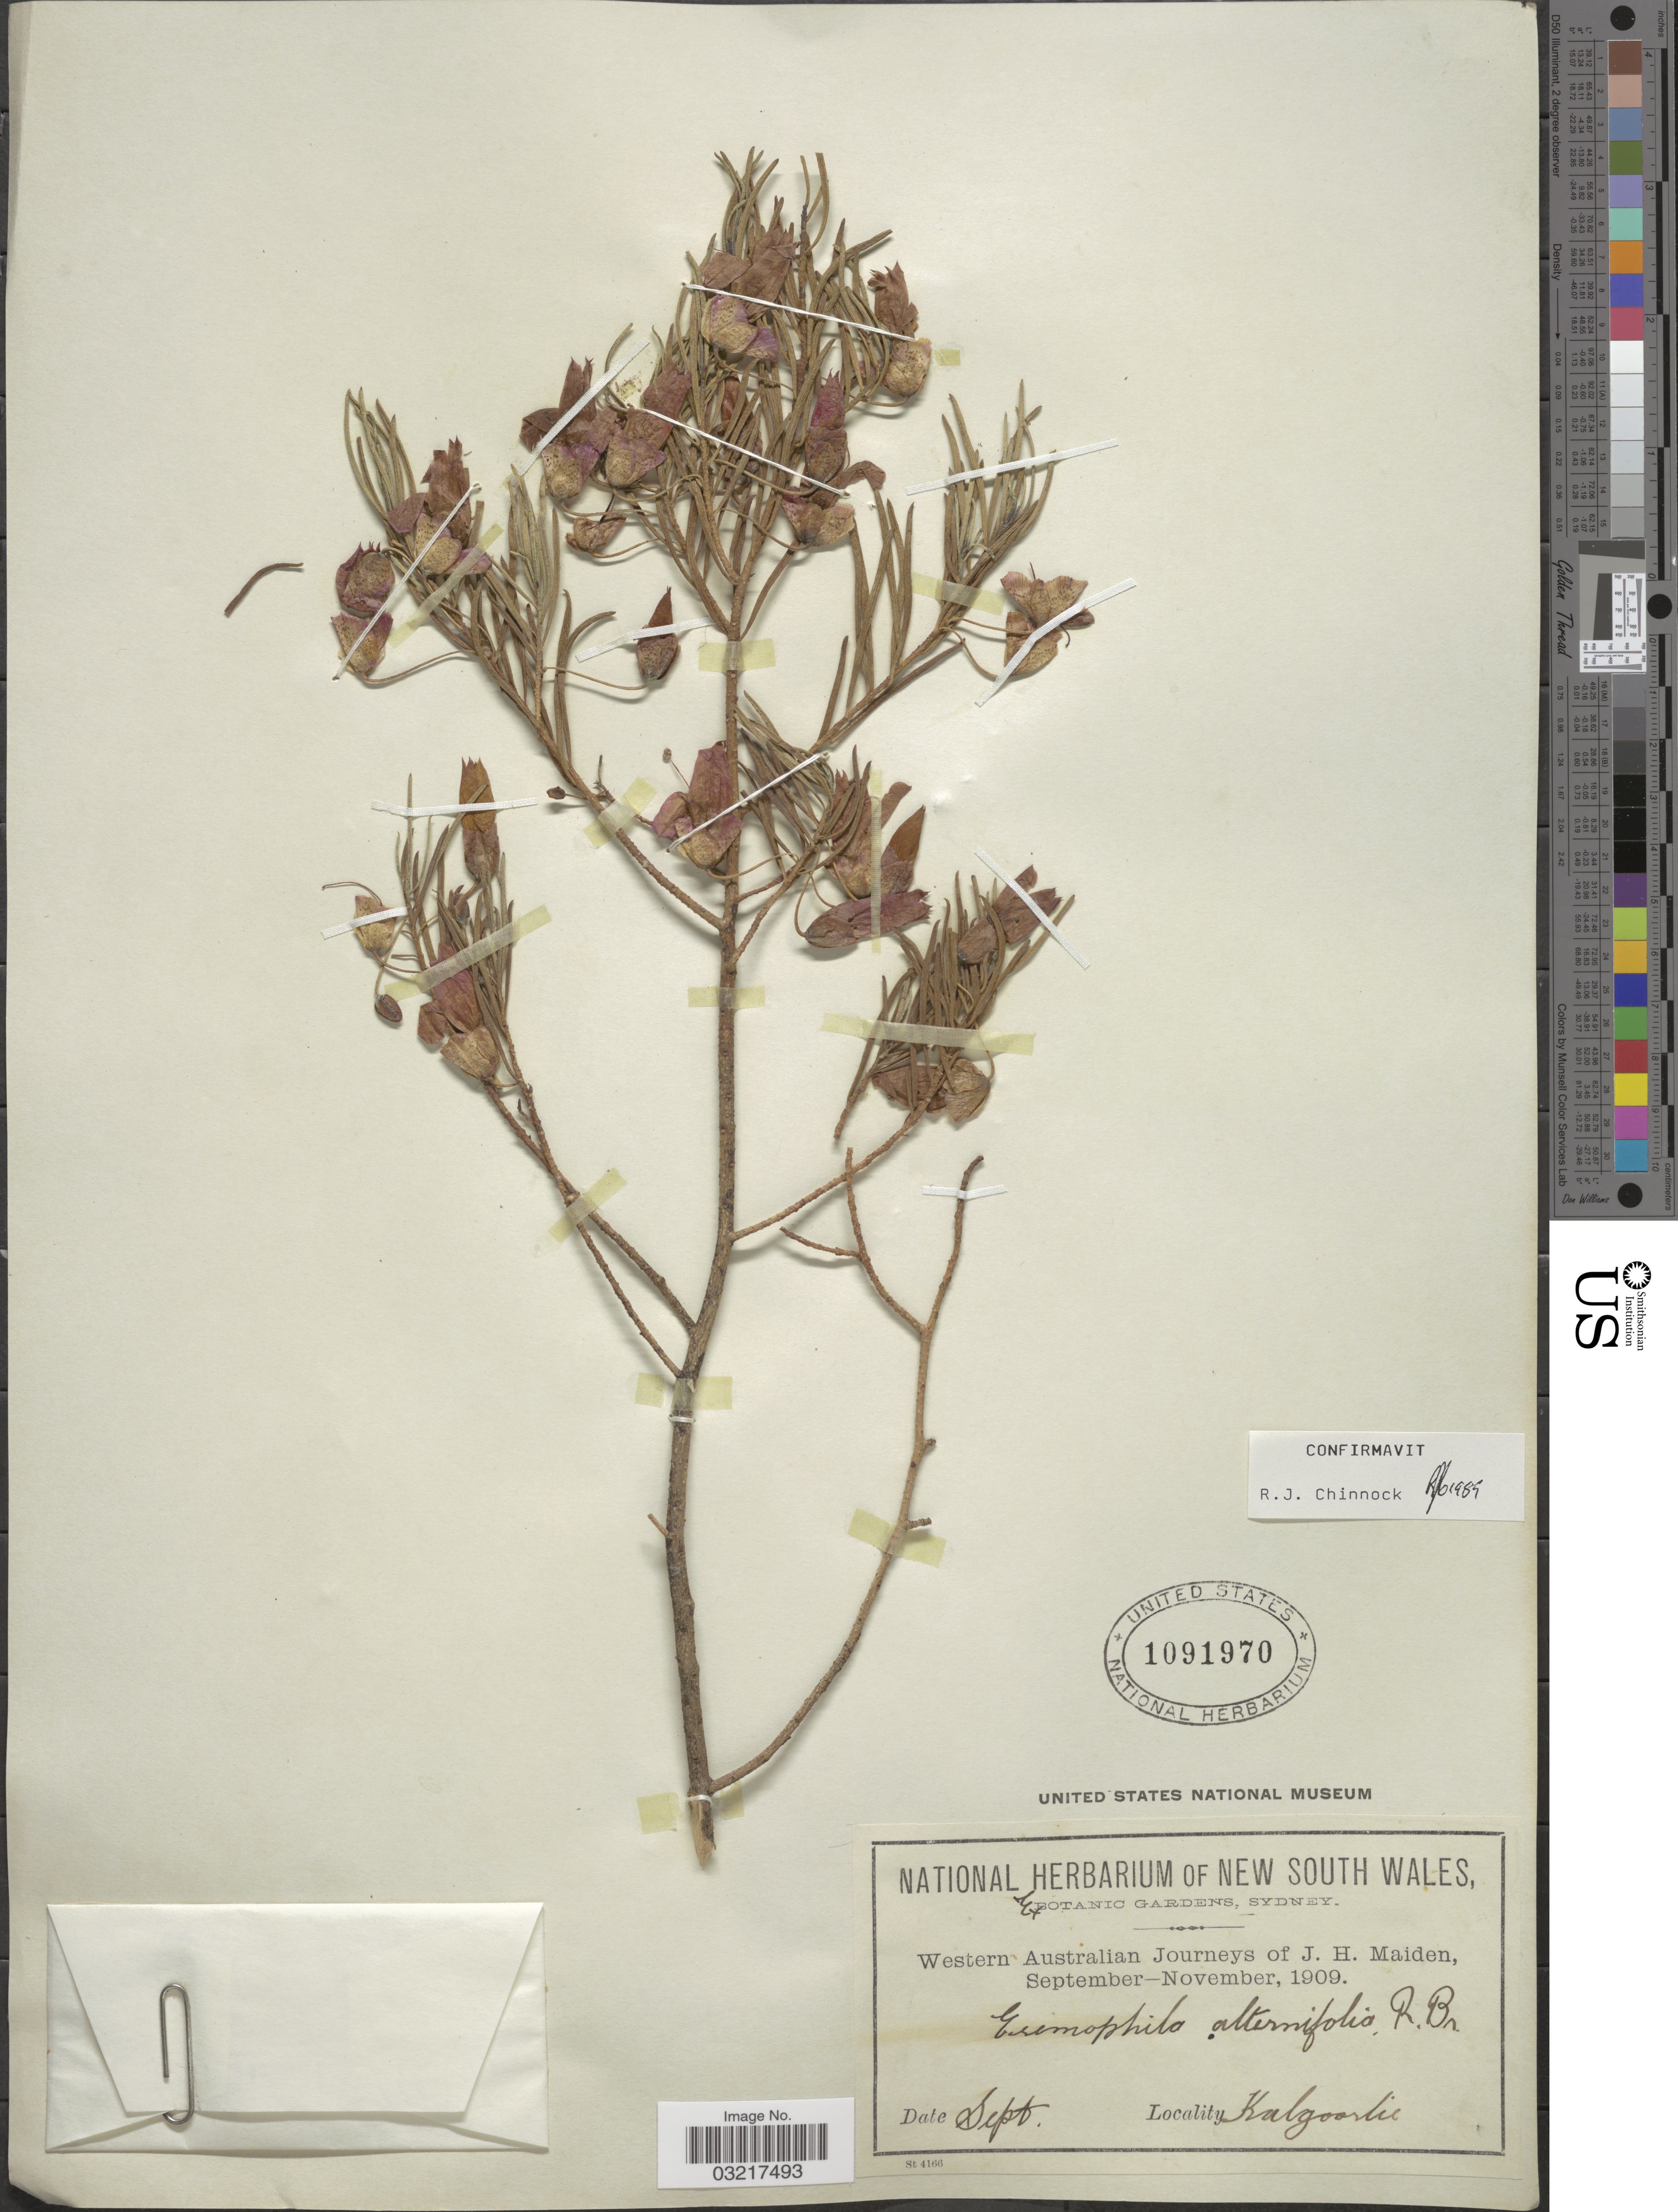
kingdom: Plantae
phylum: Tracheophyta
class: Magnoliopsida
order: Lamiales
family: Scrophulariaceae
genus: Eremophila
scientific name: Eremophila alternifolia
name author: R. Br.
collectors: J. Maiden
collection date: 1909-09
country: Australia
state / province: Western Australia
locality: Kalgoorlie.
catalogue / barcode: US 1091970